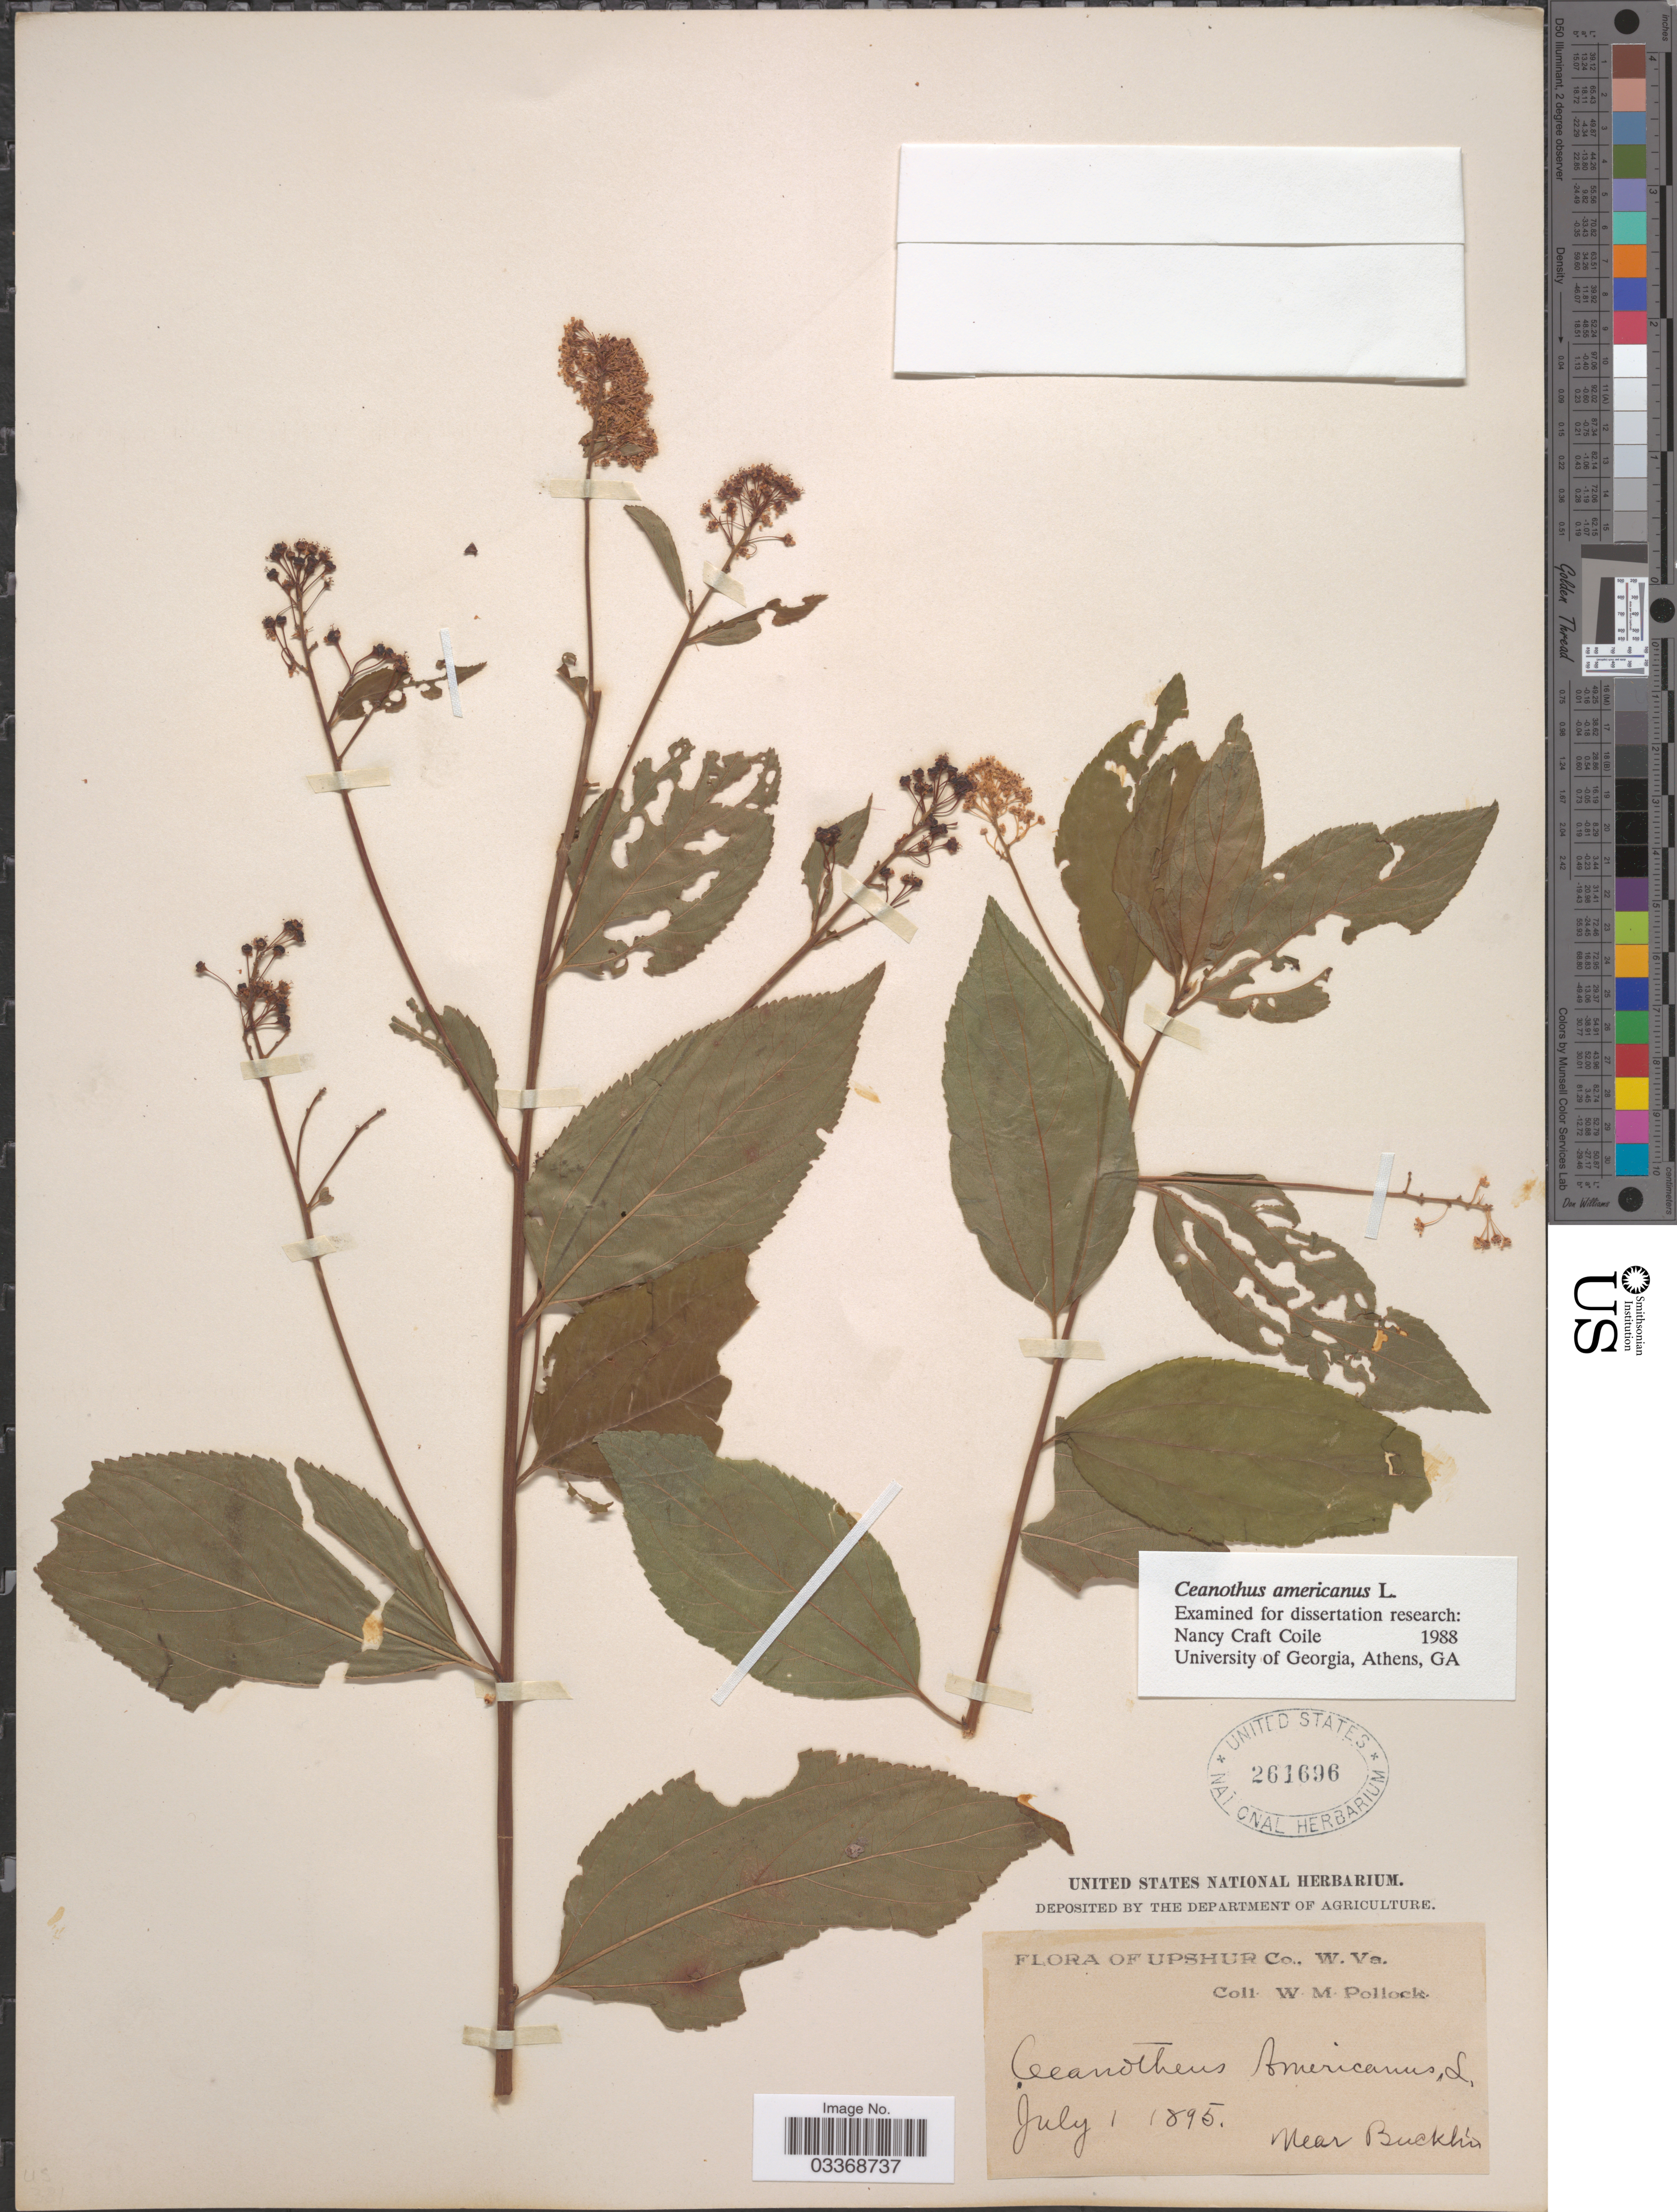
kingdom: Plantae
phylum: Tracheophyta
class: Magnoliopsida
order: Rosales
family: Rhamnaceae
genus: Ceanothus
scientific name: Ceanothus americanus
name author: L.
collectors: W. M. Pollock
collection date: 1895-07-01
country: United States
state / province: West Virginia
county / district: Upshur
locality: Near Bucklin.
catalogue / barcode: US 261696